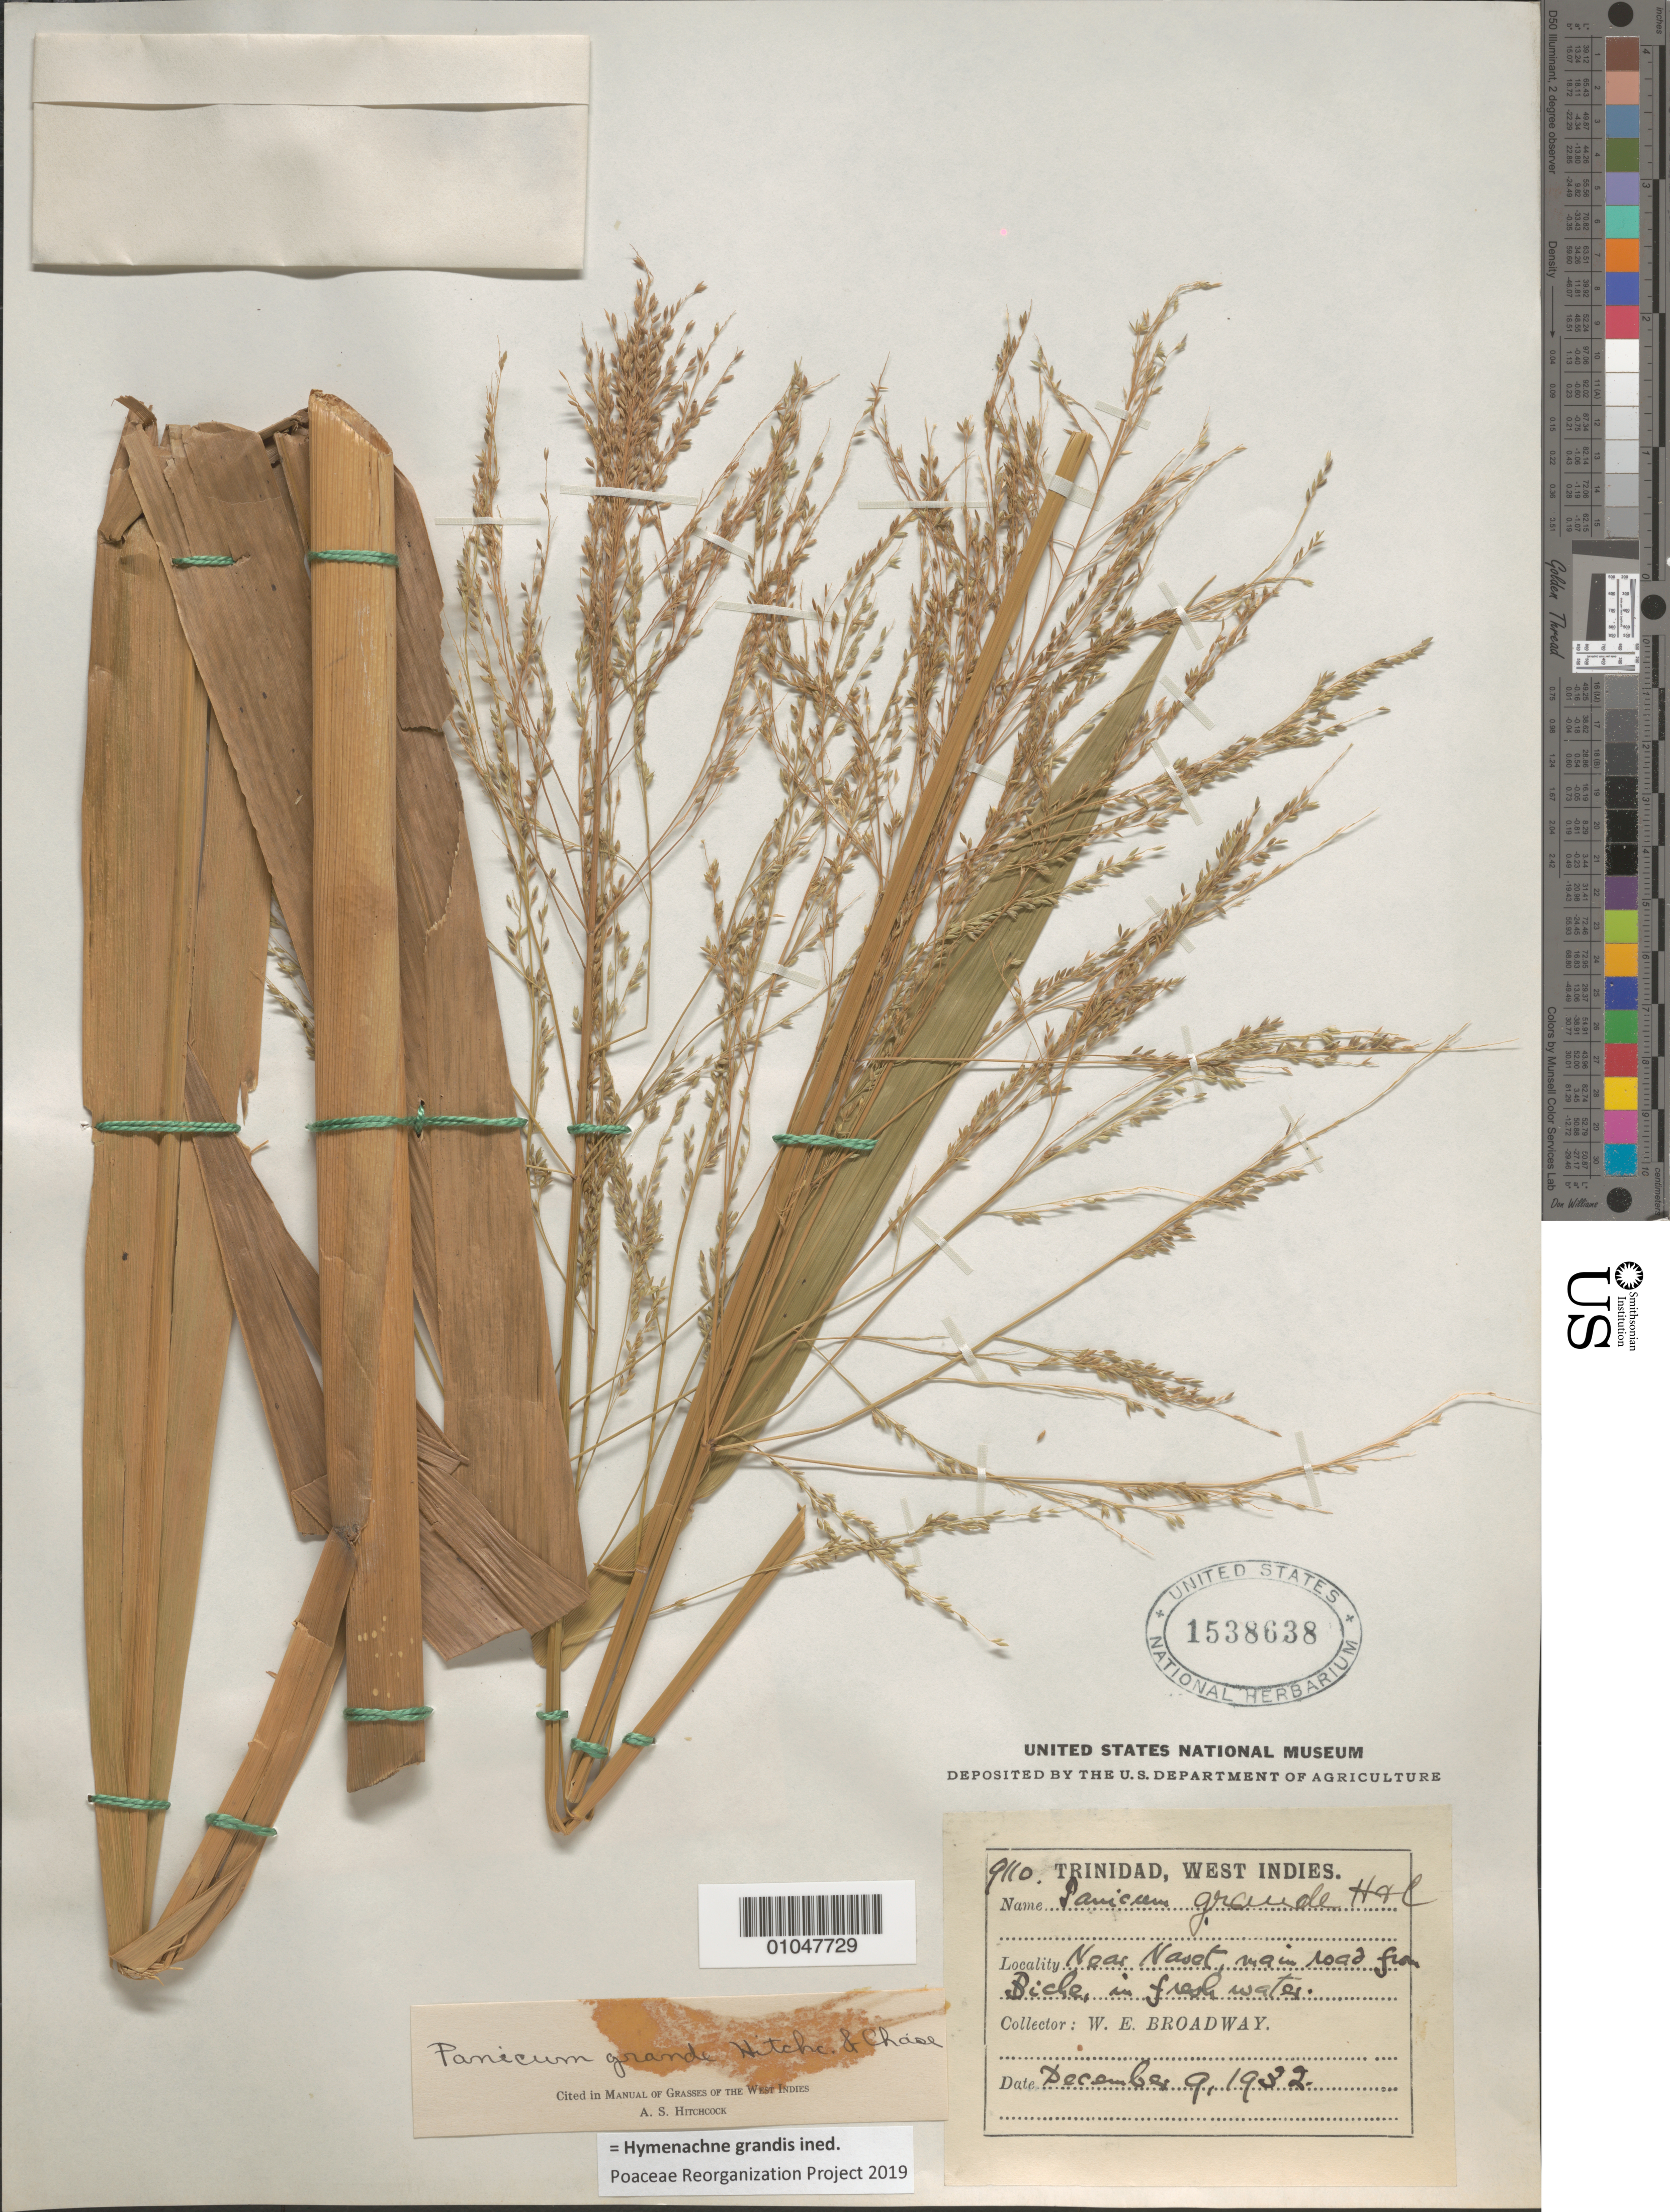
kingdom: Plantae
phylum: Tracheophyta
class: Liliopsida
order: Poales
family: Poaceae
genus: Panicum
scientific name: Panicum grande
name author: Hitchc. & Chase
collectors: W. E. Broadway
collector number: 9110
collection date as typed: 09 Dec 1932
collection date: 1932-12-09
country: Trinidad and Tobago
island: Trinidad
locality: Near Naset, main rd from Biche,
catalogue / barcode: US 1538638